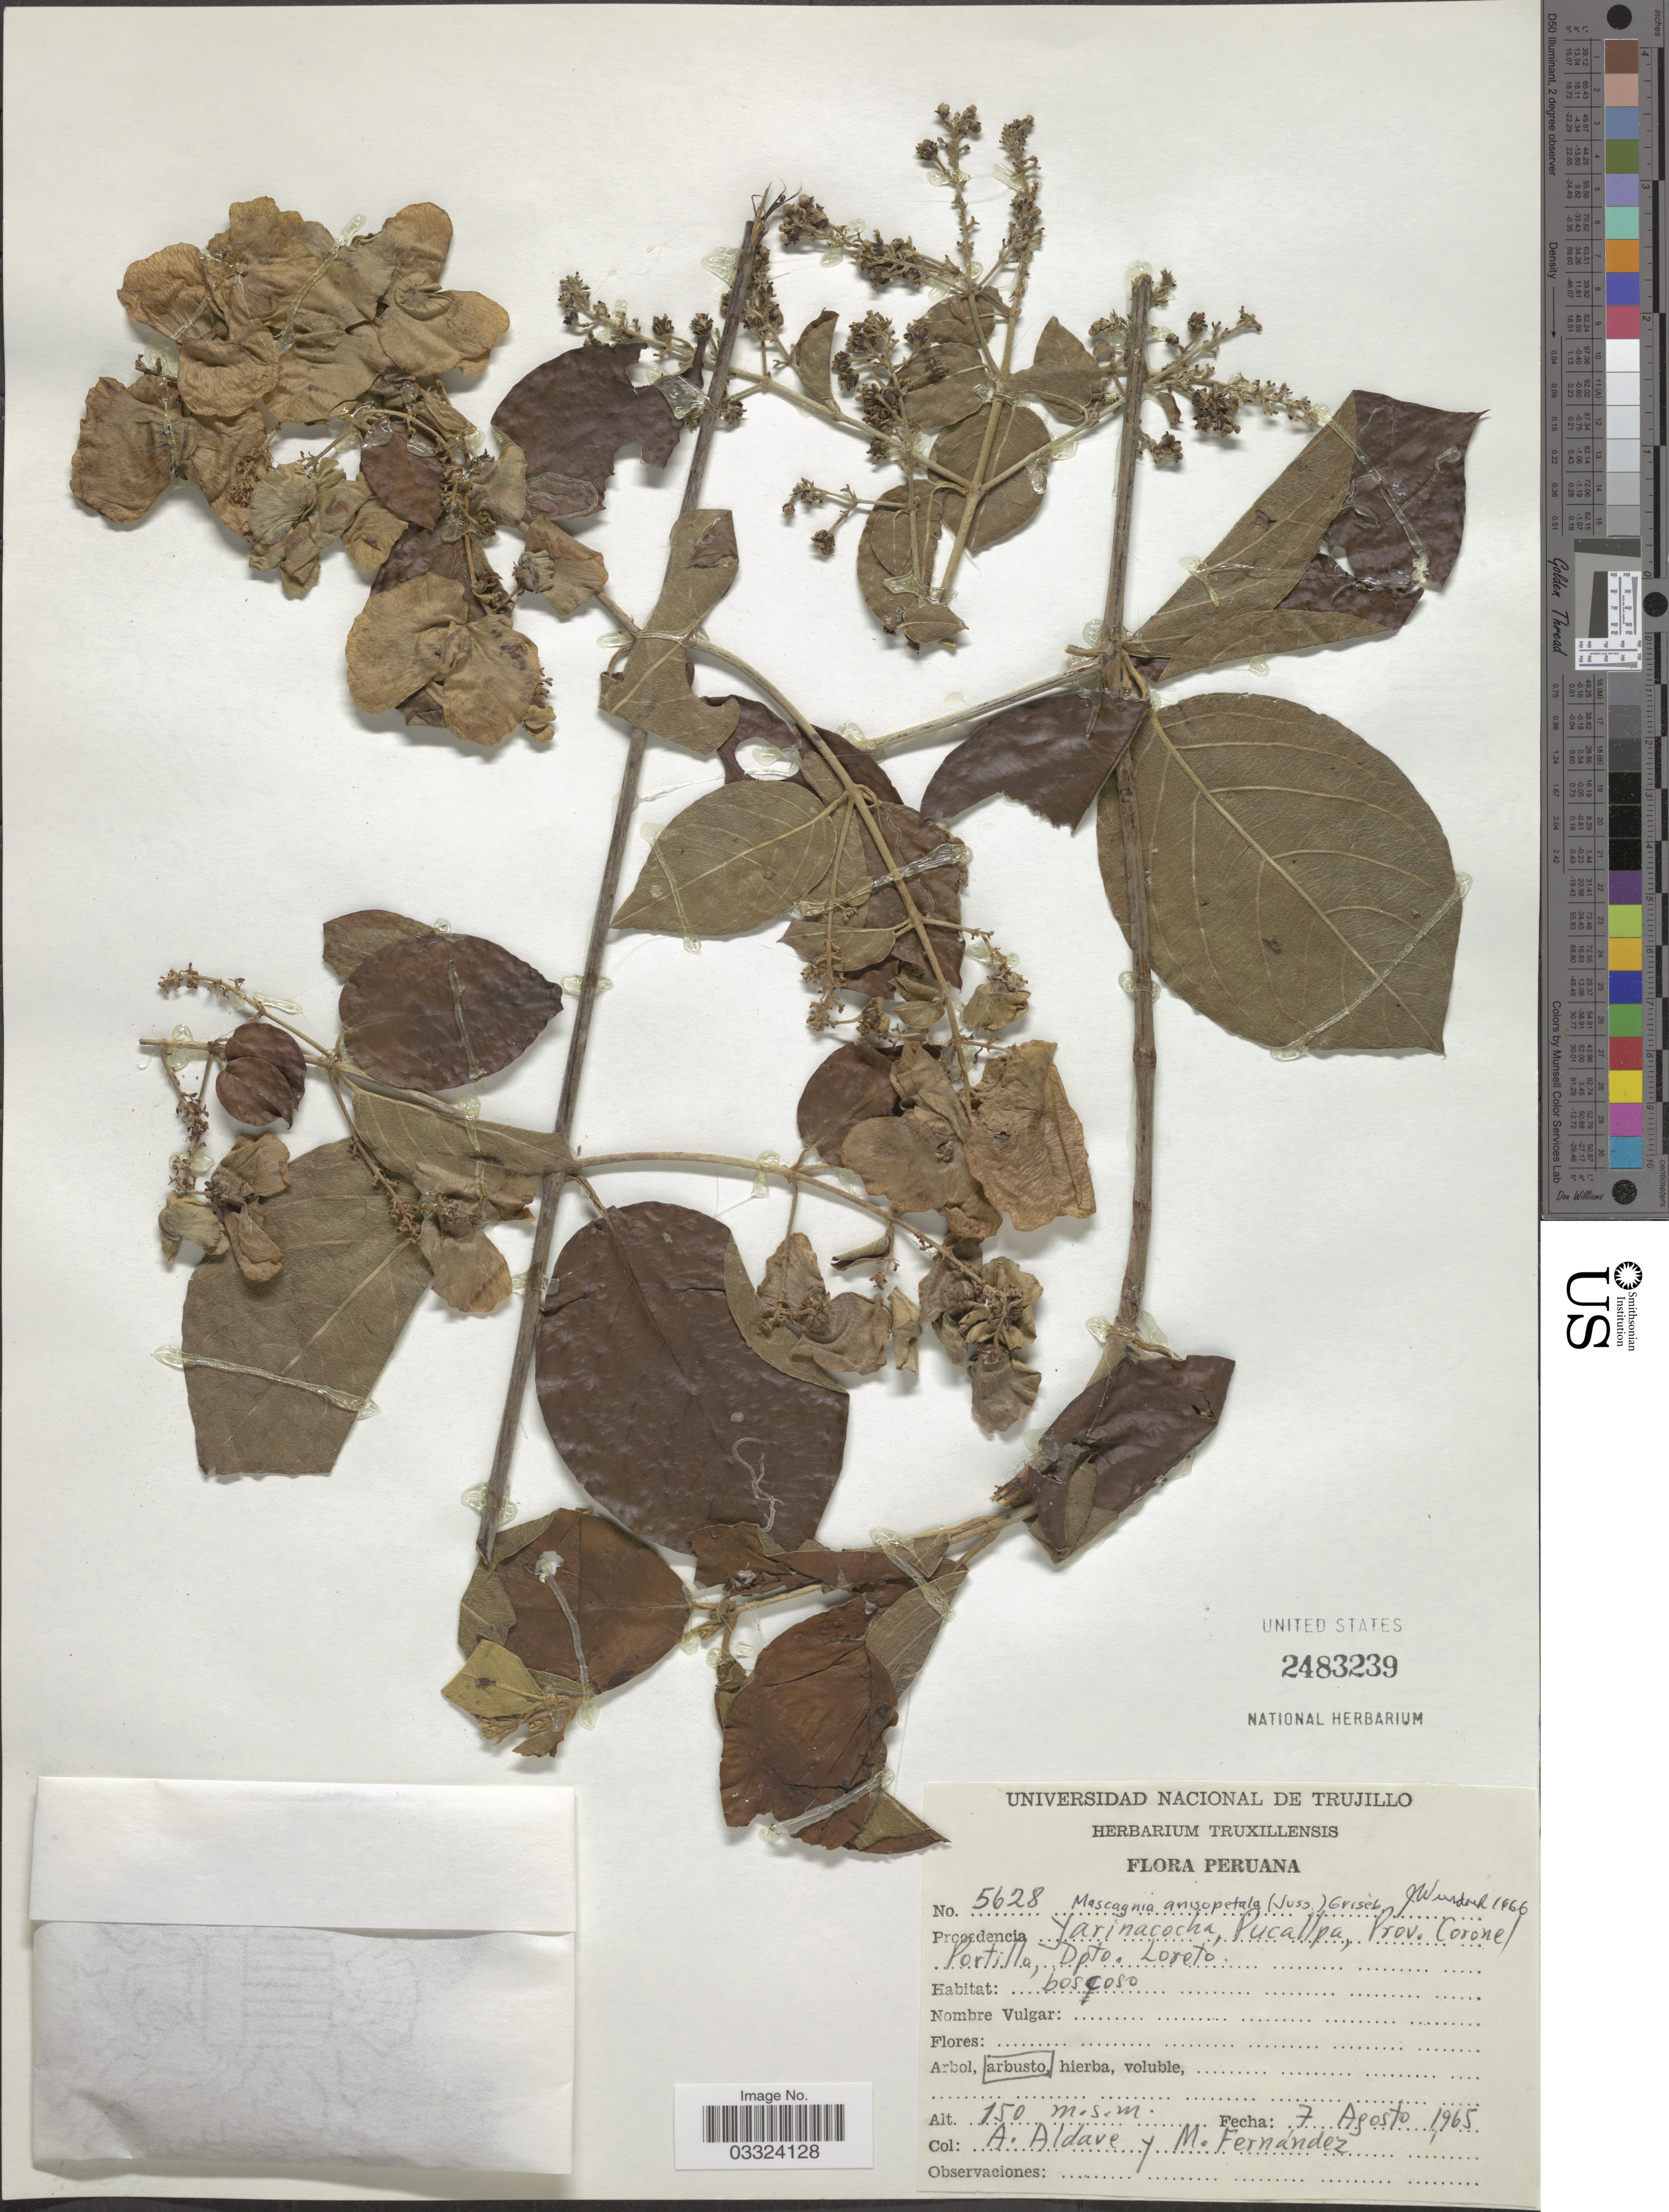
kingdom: Plantae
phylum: Tracheophyta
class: Magnoliopsida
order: Malpighiales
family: Malpighiaceae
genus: Alicia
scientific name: Alicia anisopetala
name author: (A. Juss.) W.R. Anderson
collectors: A. Aldave & M. Fernández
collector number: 5628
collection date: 1965-08-07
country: Peru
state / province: Loreto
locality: Yarinacocha, Pucallpa, Prov. Coronel Portilla, Dpto. Loreto.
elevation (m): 150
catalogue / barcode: US 2483239